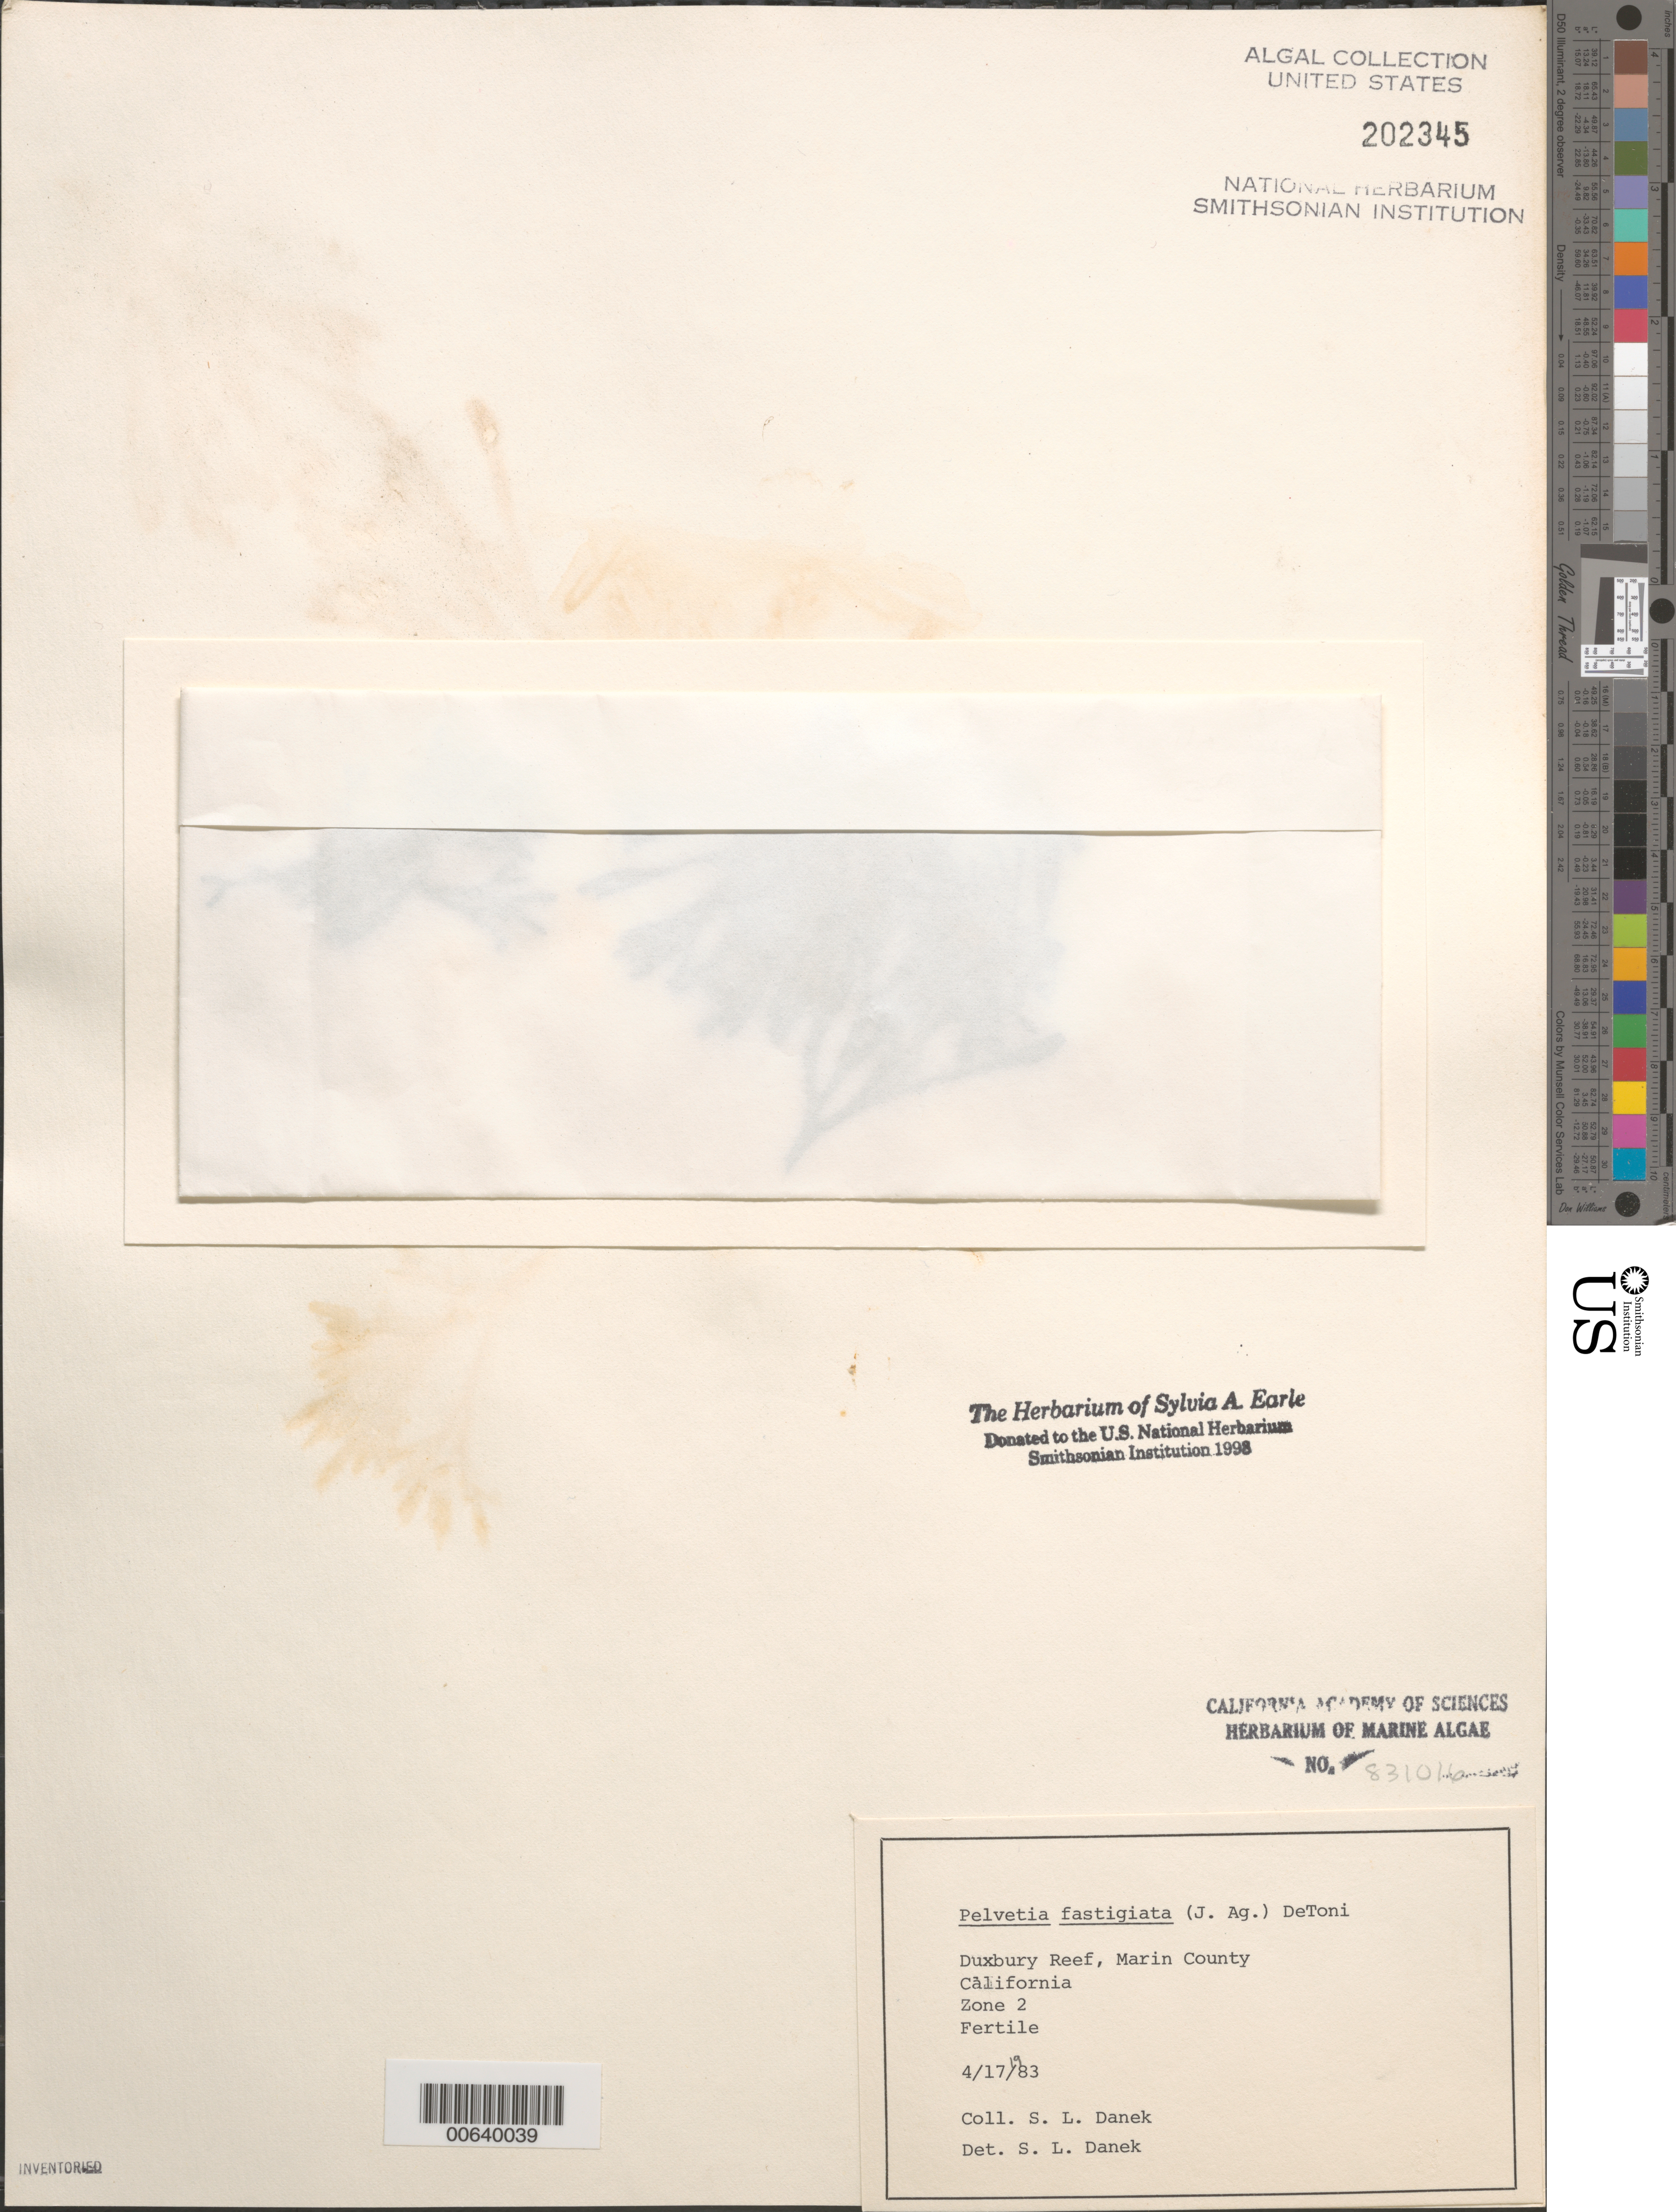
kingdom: Chromista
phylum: Ochrophyta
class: Phaeophyceae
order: Fucales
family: Fucaceae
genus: Silvetia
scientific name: Silvetia compressa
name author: (J. Agardh) E.A. Serrão et al.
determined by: Algae name updating Project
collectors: S. Danek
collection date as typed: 17 Apr 1983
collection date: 1983-04-17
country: United States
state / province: California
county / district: Marin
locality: Duxbury Reef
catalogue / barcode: US 202345